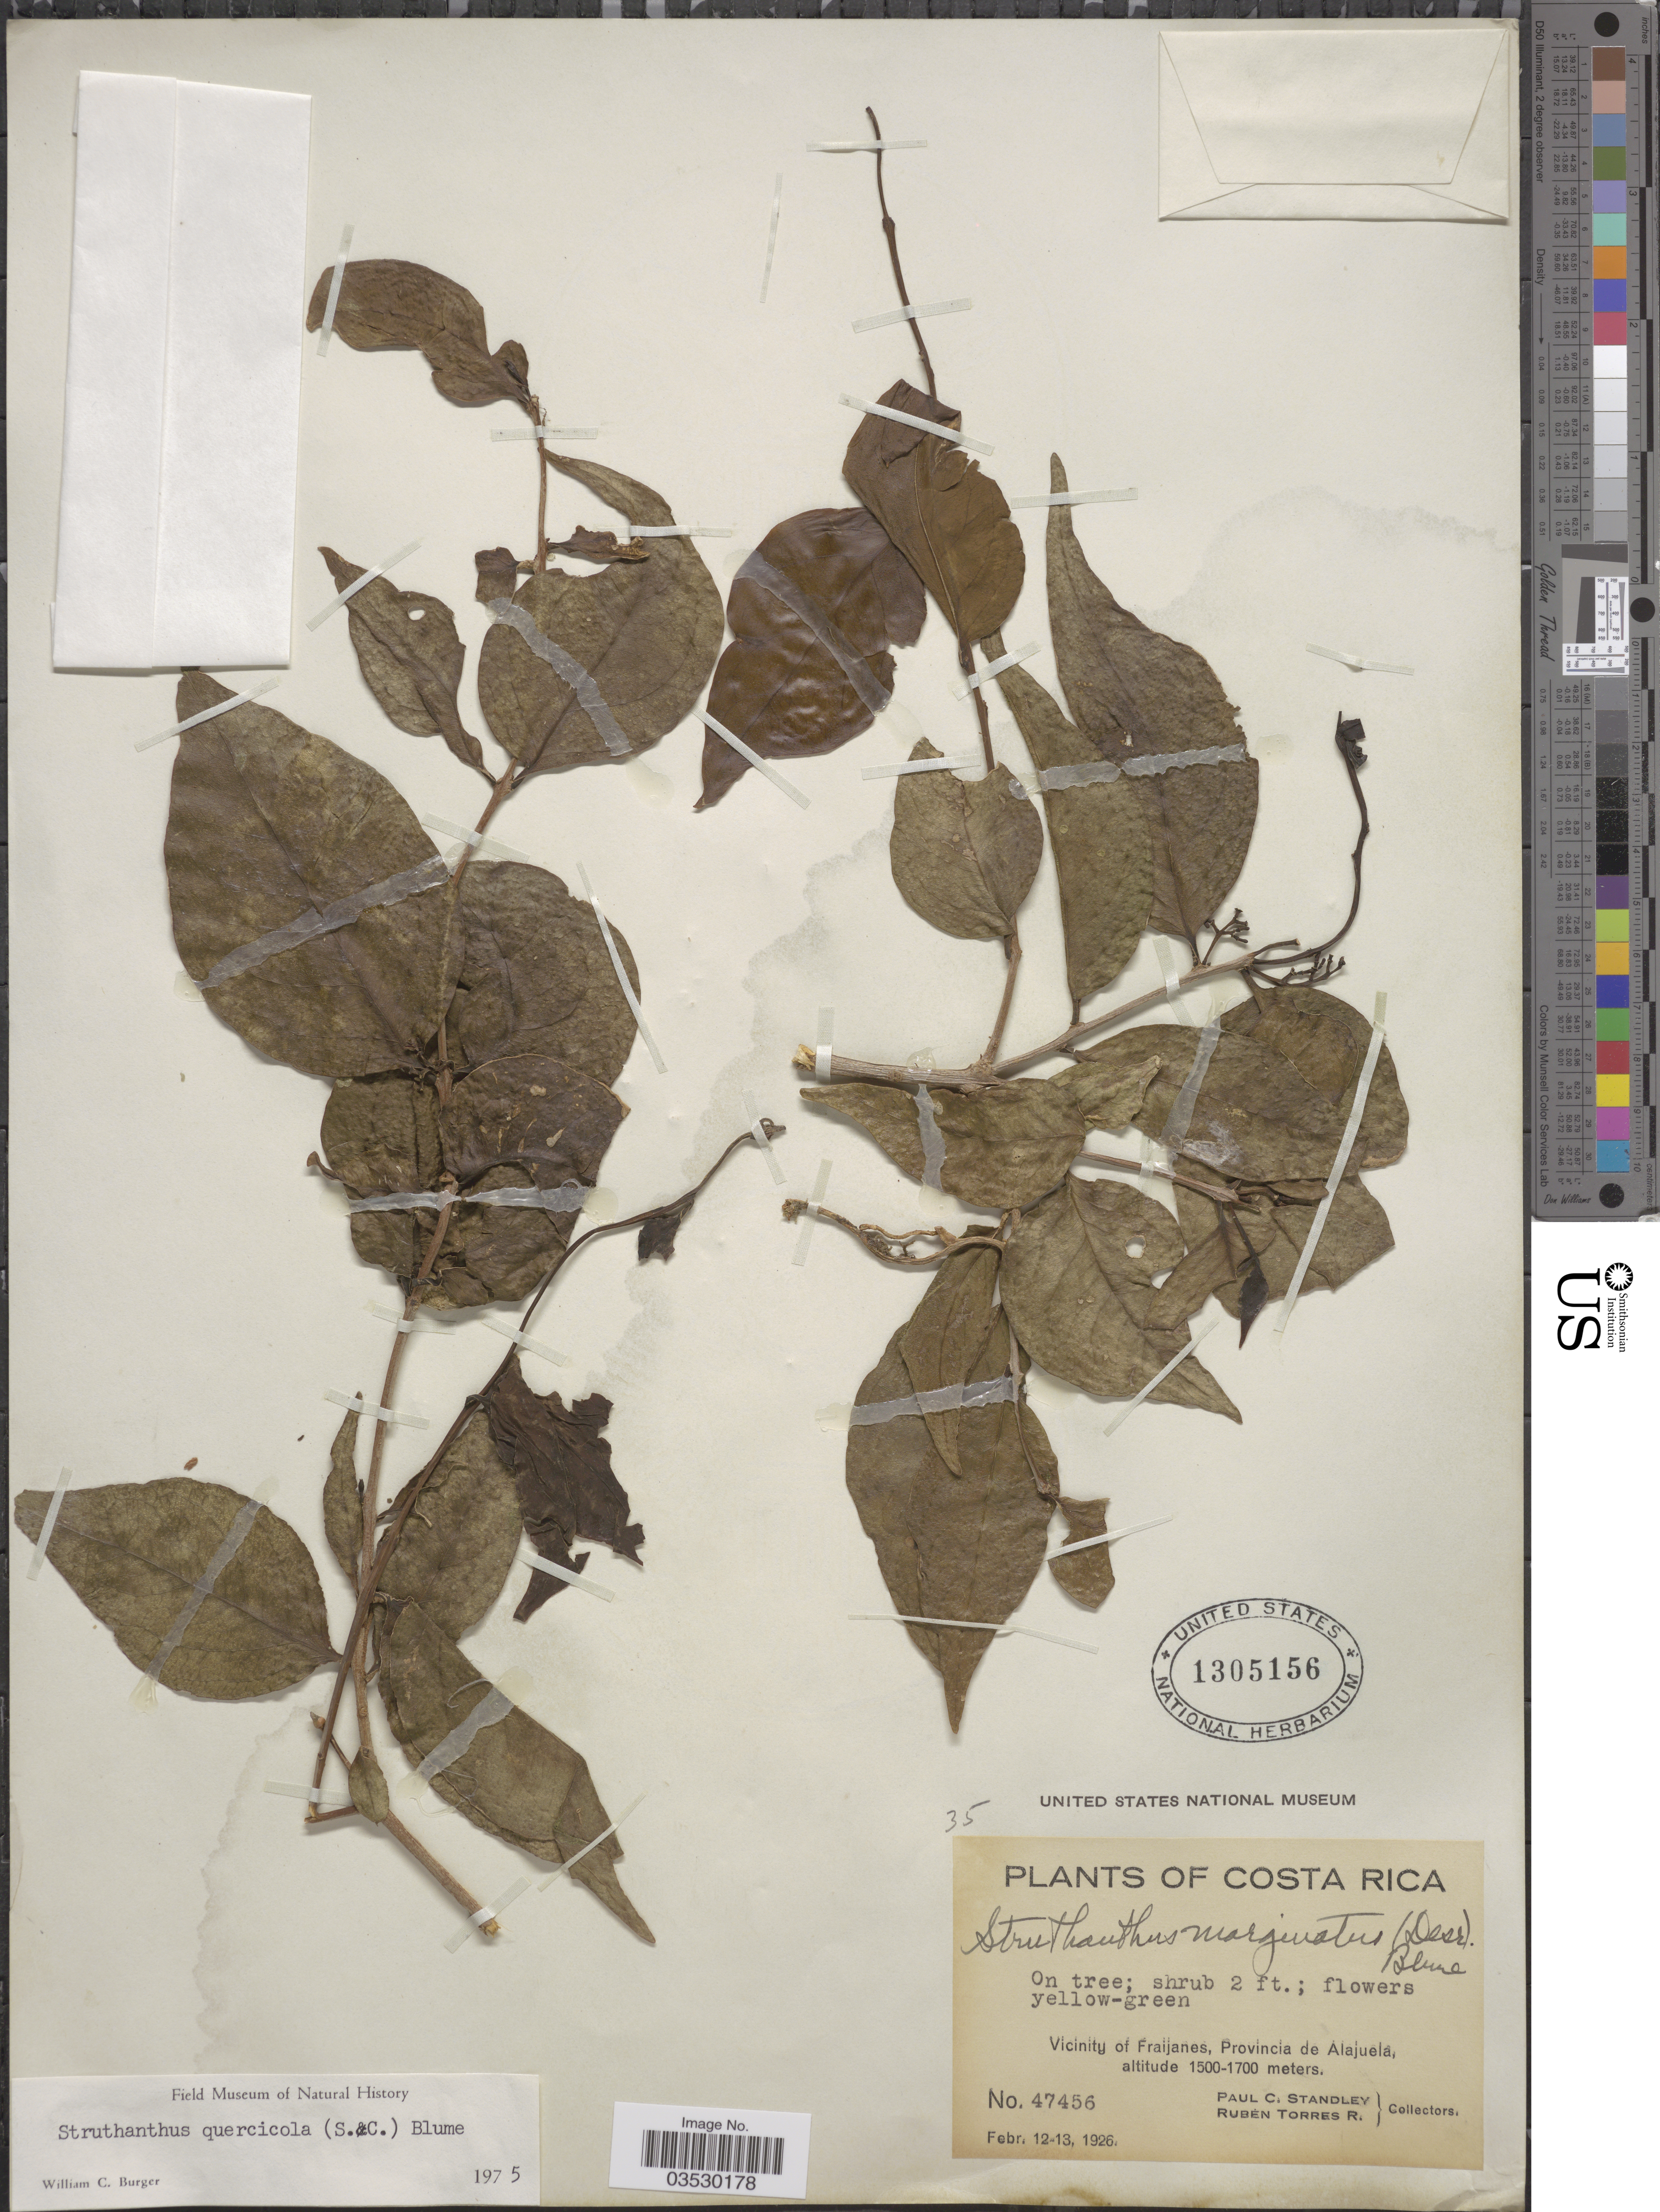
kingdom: Plantae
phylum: Tracheophyta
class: Magnoliopsida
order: Santalales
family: Loranthaceae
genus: Struthanthus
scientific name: Struthanthus quercicola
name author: (Kuijt) Cham. & Schltr.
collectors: P. C. Standley & R. Torres Rojas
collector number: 47456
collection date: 1926-02-12/1926-02-13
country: Costa Rica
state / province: Alajuela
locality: Vicinity of Fraijanes.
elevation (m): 1500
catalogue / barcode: US 1305156